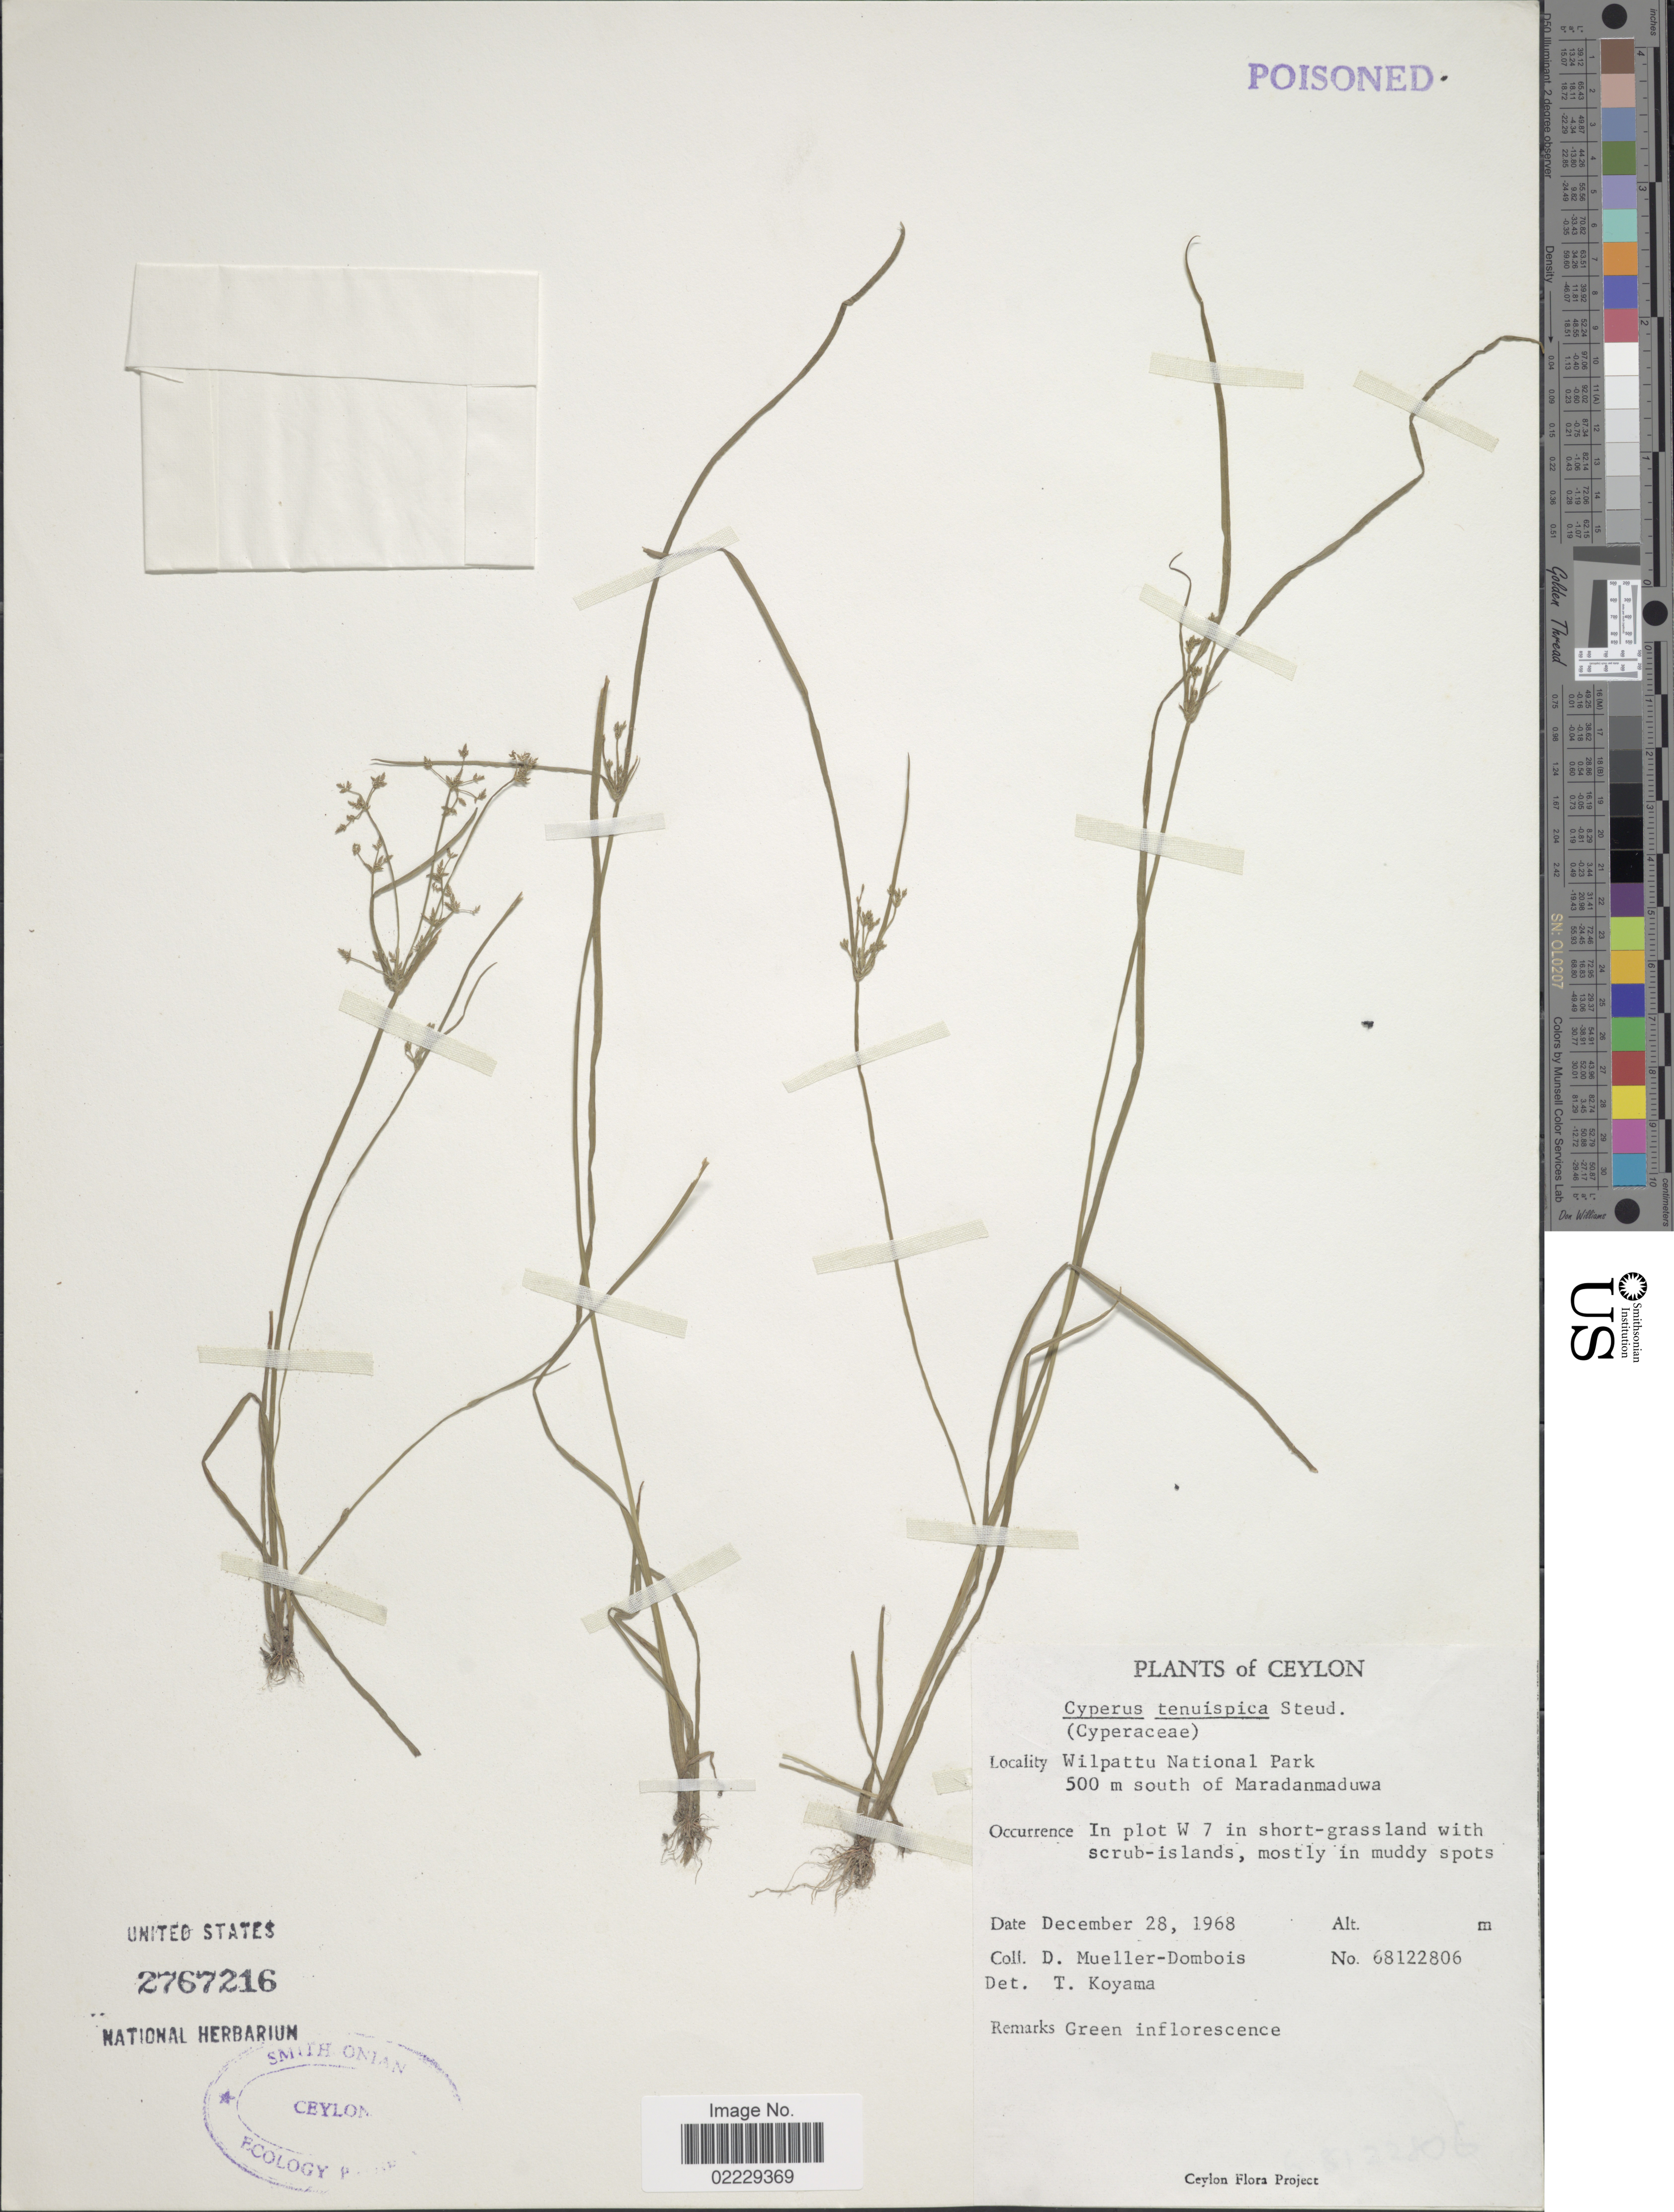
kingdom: Plantae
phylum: Tracheophyta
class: Liliopsida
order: Poales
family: Cyperaceae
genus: Cyperus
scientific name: Cyperus tenuispica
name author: Steud.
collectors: D. Mueller-Dombois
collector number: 68122806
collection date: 1968-12-28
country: Sri Lanka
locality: Ceylon, Wilpattu National Park, 500 m south of Maradanmaduwa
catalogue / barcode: US 2767216